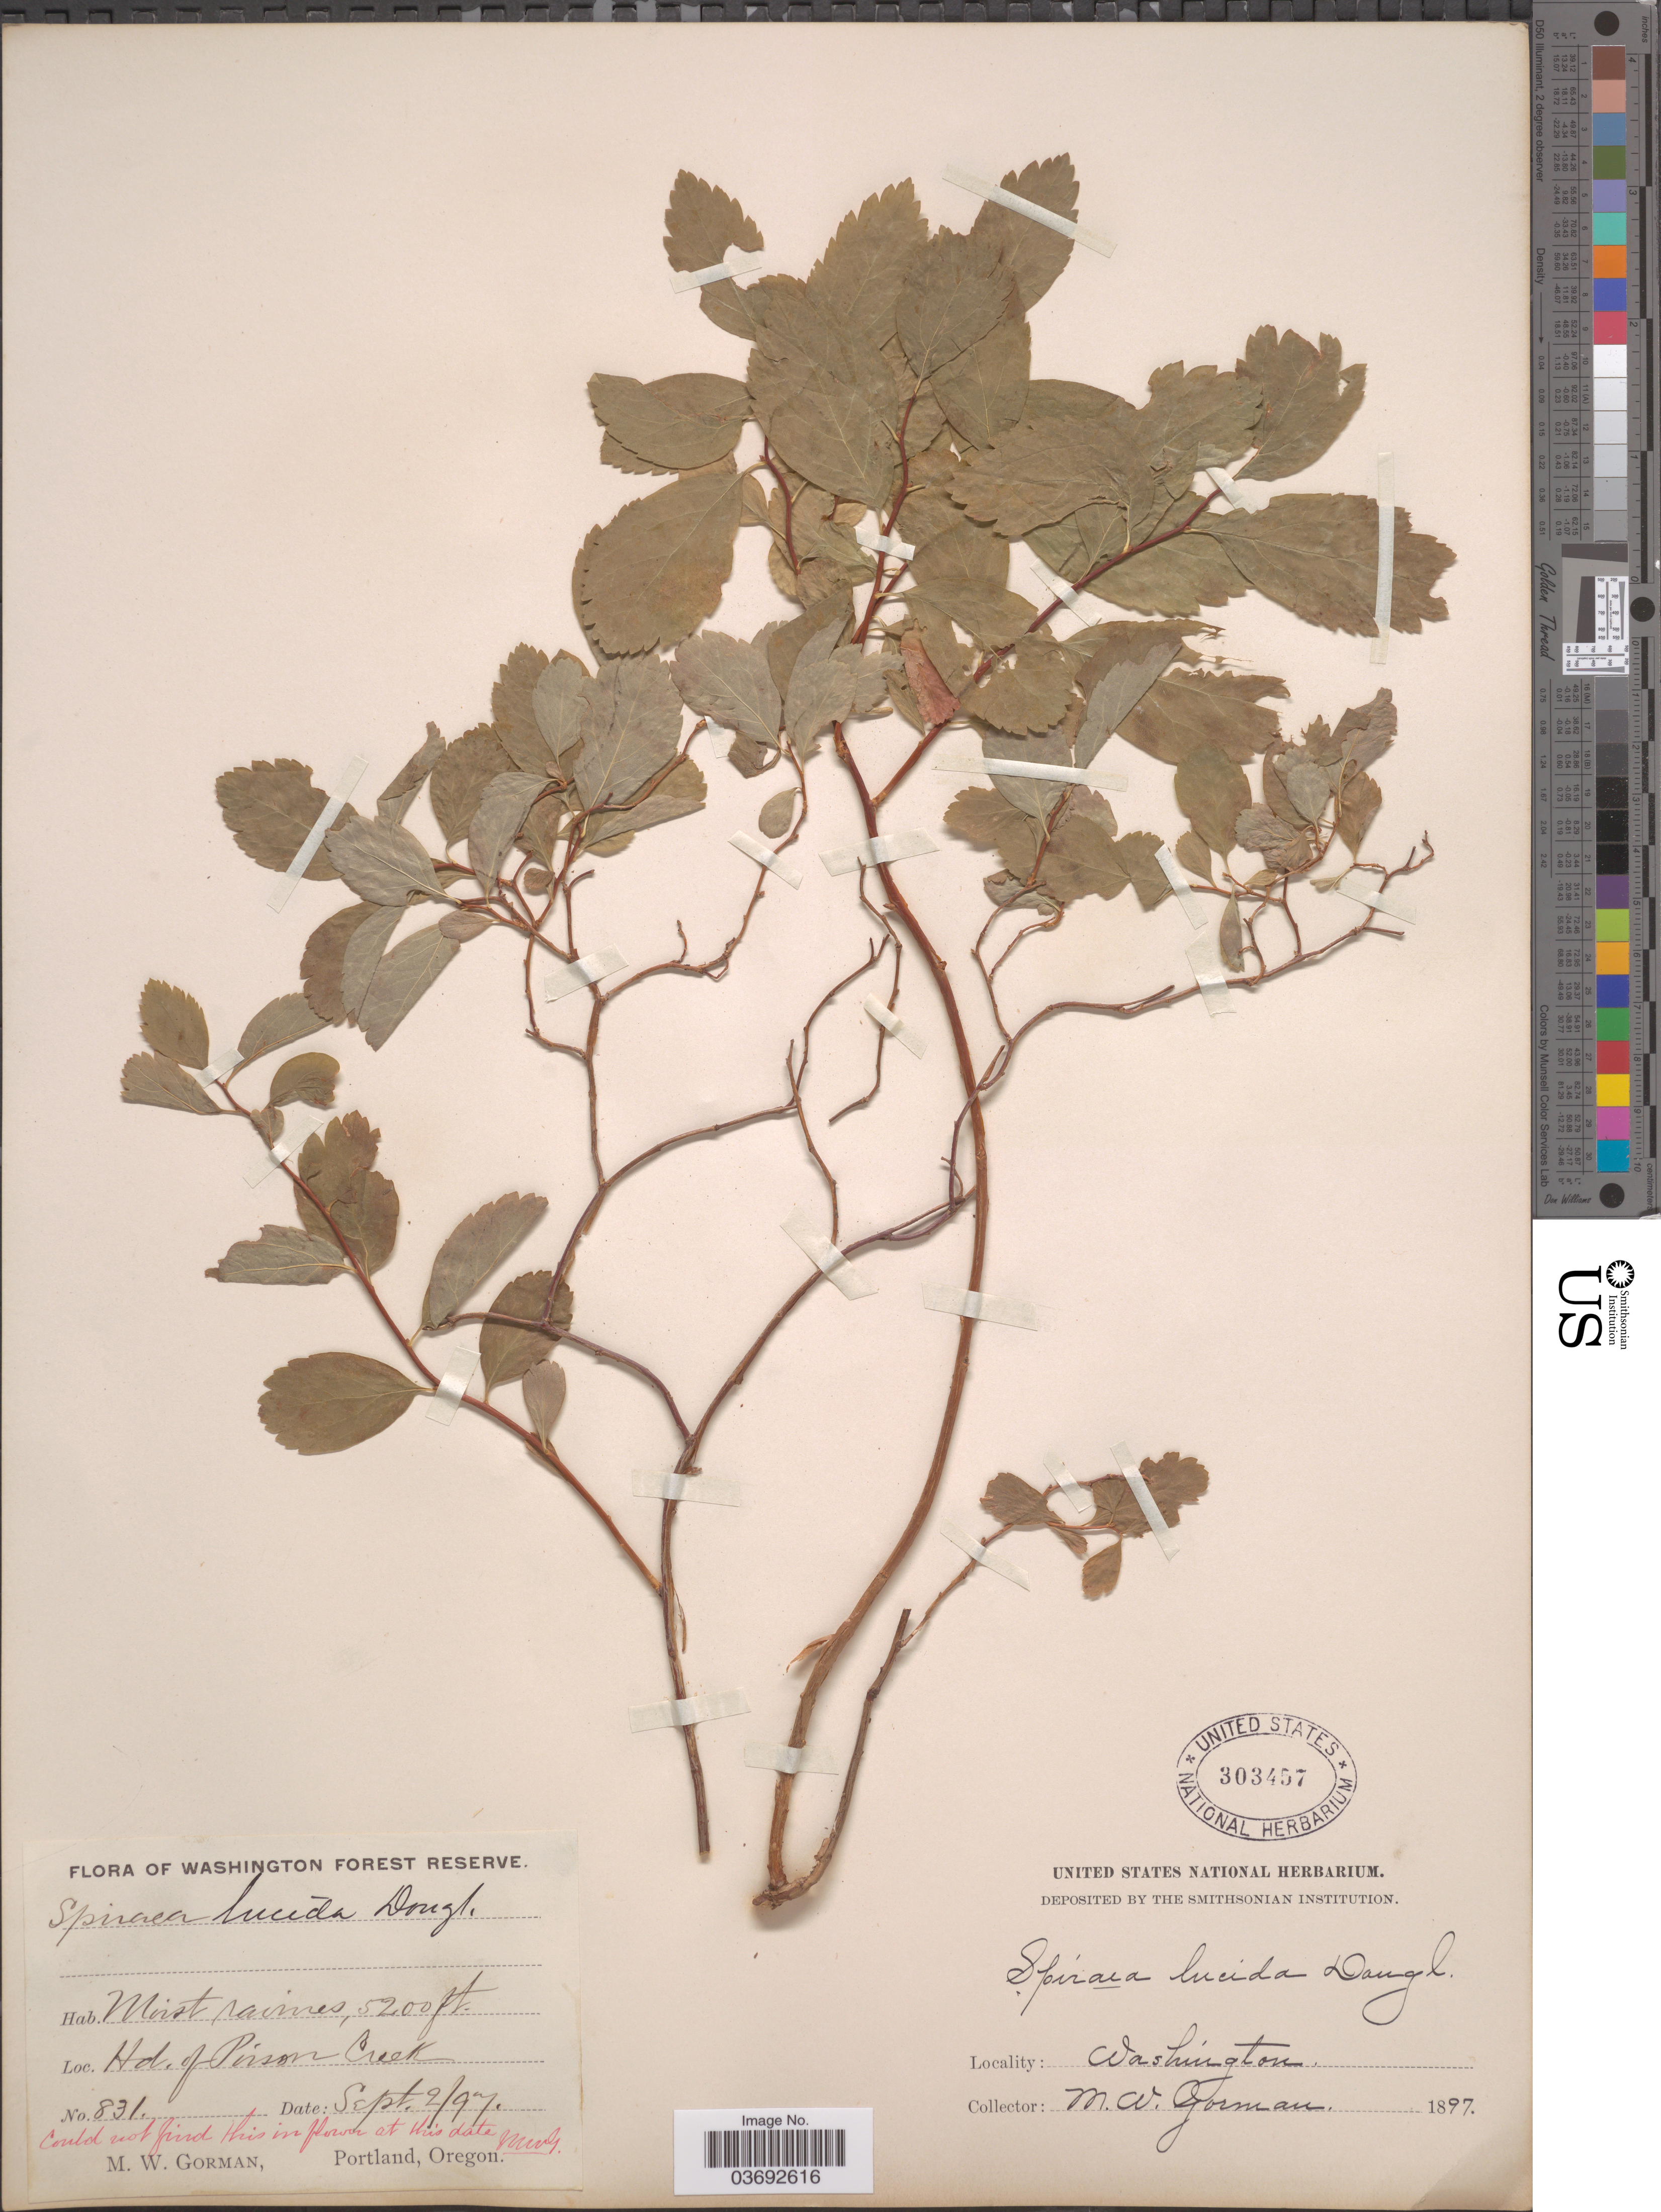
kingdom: Plantae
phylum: Tracheophyta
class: Magnoliopsida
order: Rosales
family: Rosaceae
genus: Spiraea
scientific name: Spiraea lucida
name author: Douglas ex Greene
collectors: M. W. Gorman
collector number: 831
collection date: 1897-09-02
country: United States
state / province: Washington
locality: Washington Forest Reserve. Hd. of Poison Creek.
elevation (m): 1585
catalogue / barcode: US 303457